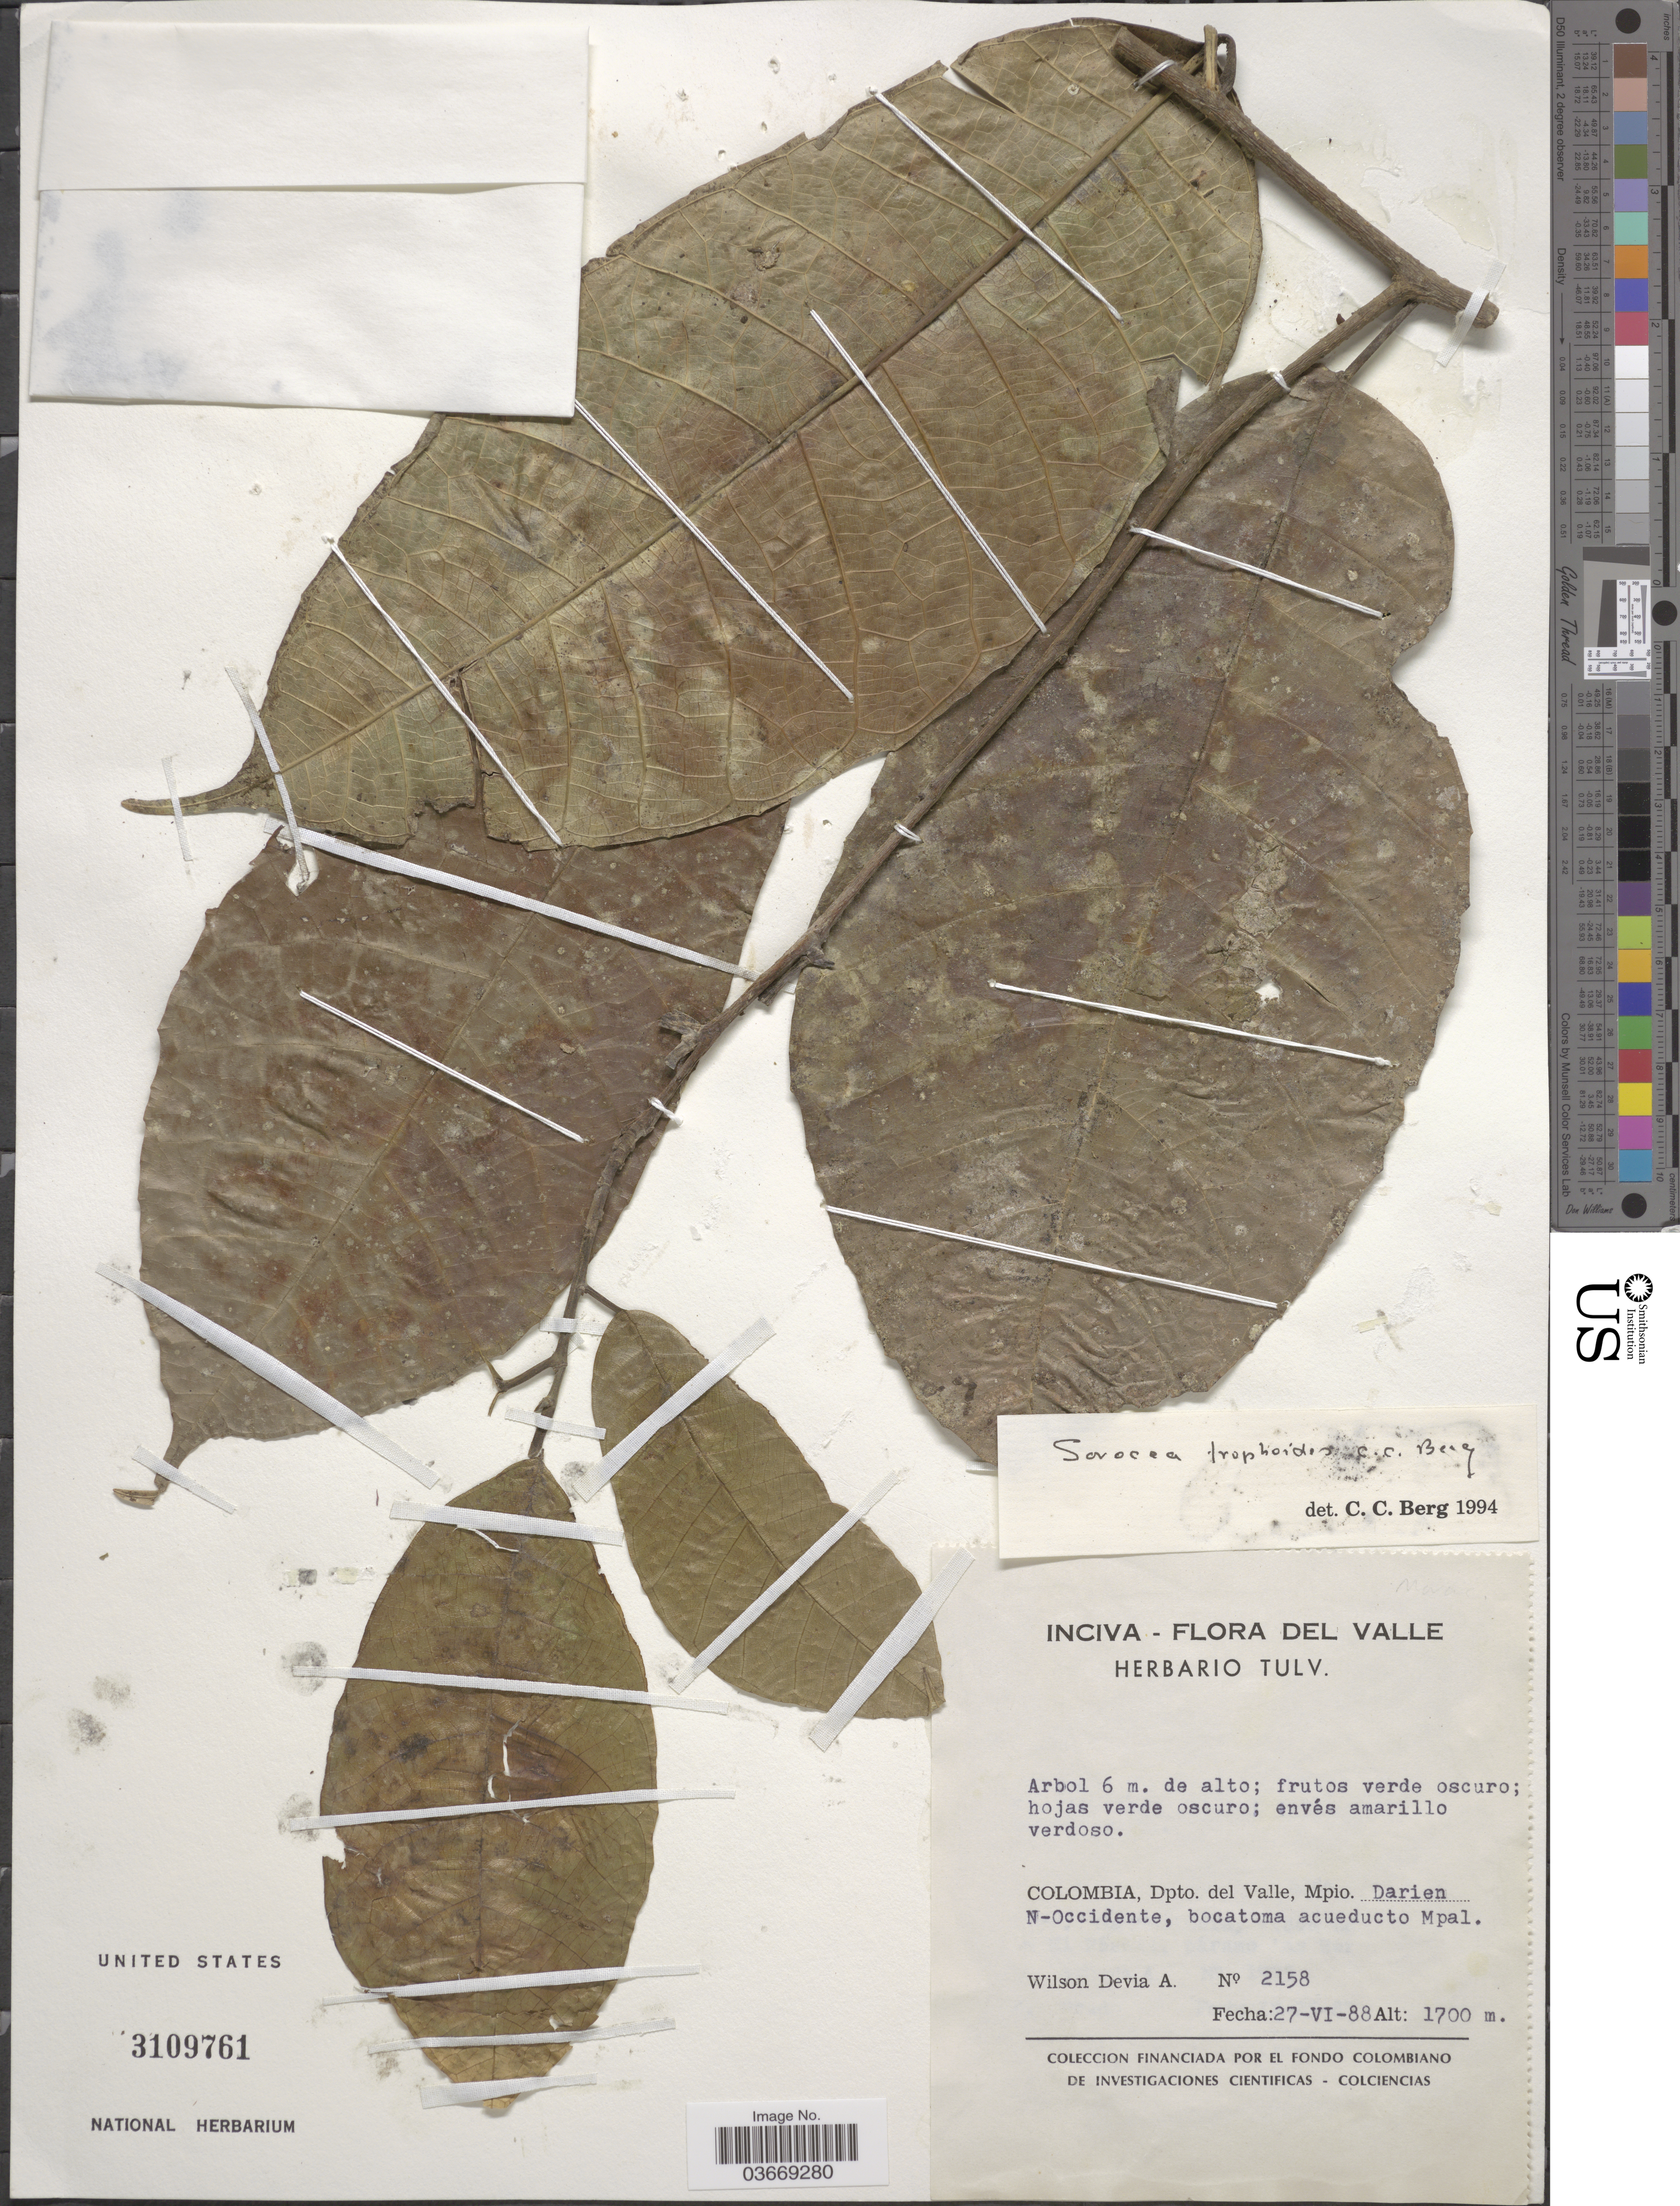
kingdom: Plantae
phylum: Tracheophyta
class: Magnoliopsida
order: Rosales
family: Moraceae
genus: Sorocea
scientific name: Sorocea trophoides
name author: W.C. Burger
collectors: W. Devia A.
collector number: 2158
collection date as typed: Transcribed d/m/y: 27/6/88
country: Colombia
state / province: Valle del Cauca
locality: Dpto. del Valle, Mpio. Darien. N-Occidente, bocatoma acueducto Mpal.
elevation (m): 1700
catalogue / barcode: US 3109761